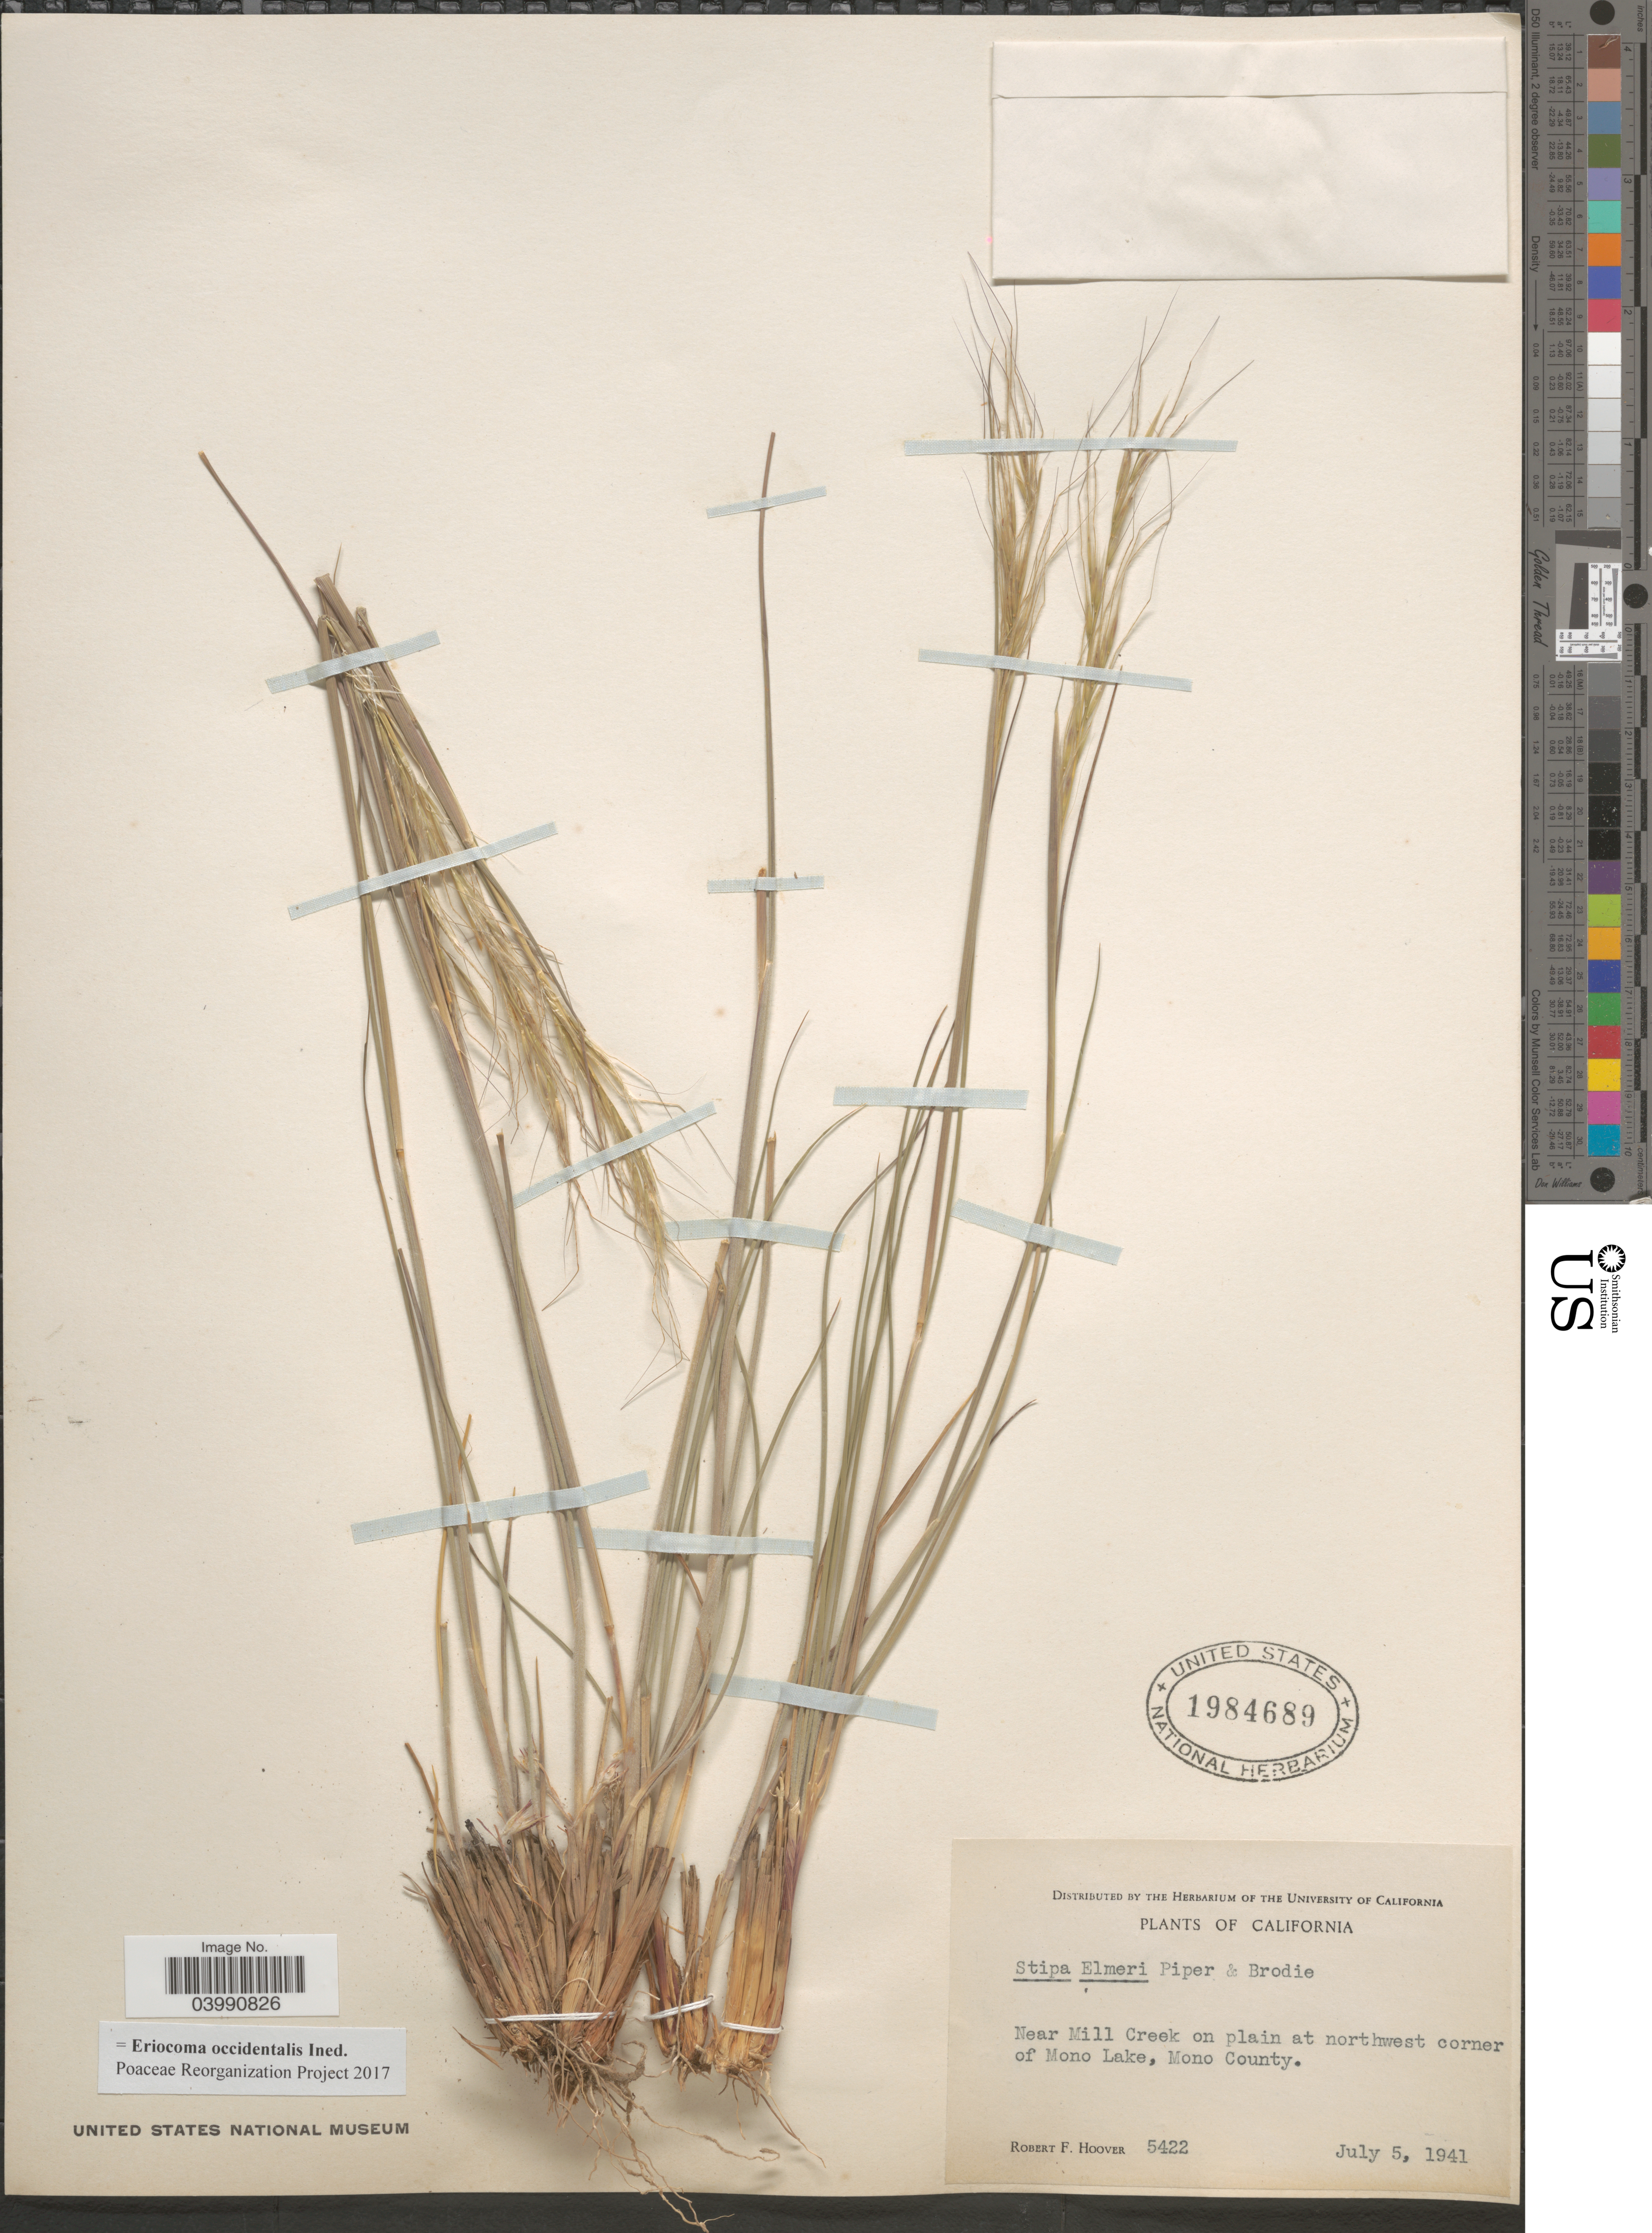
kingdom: Plantae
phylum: Tracheophyta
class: Liliopsida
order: Poales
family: Poaceae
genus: Eriocoma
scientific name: Eriocoma occidentalis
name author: (Thurb. ex S. Watson) Romasch.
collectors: R. F. Hoover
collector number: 5422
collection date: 1941-07-05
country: United States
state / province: California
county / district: Mono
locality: Near Mill Creek on plain at northwest corner of Mono Lake, Mono County.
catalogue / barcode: US 1984689